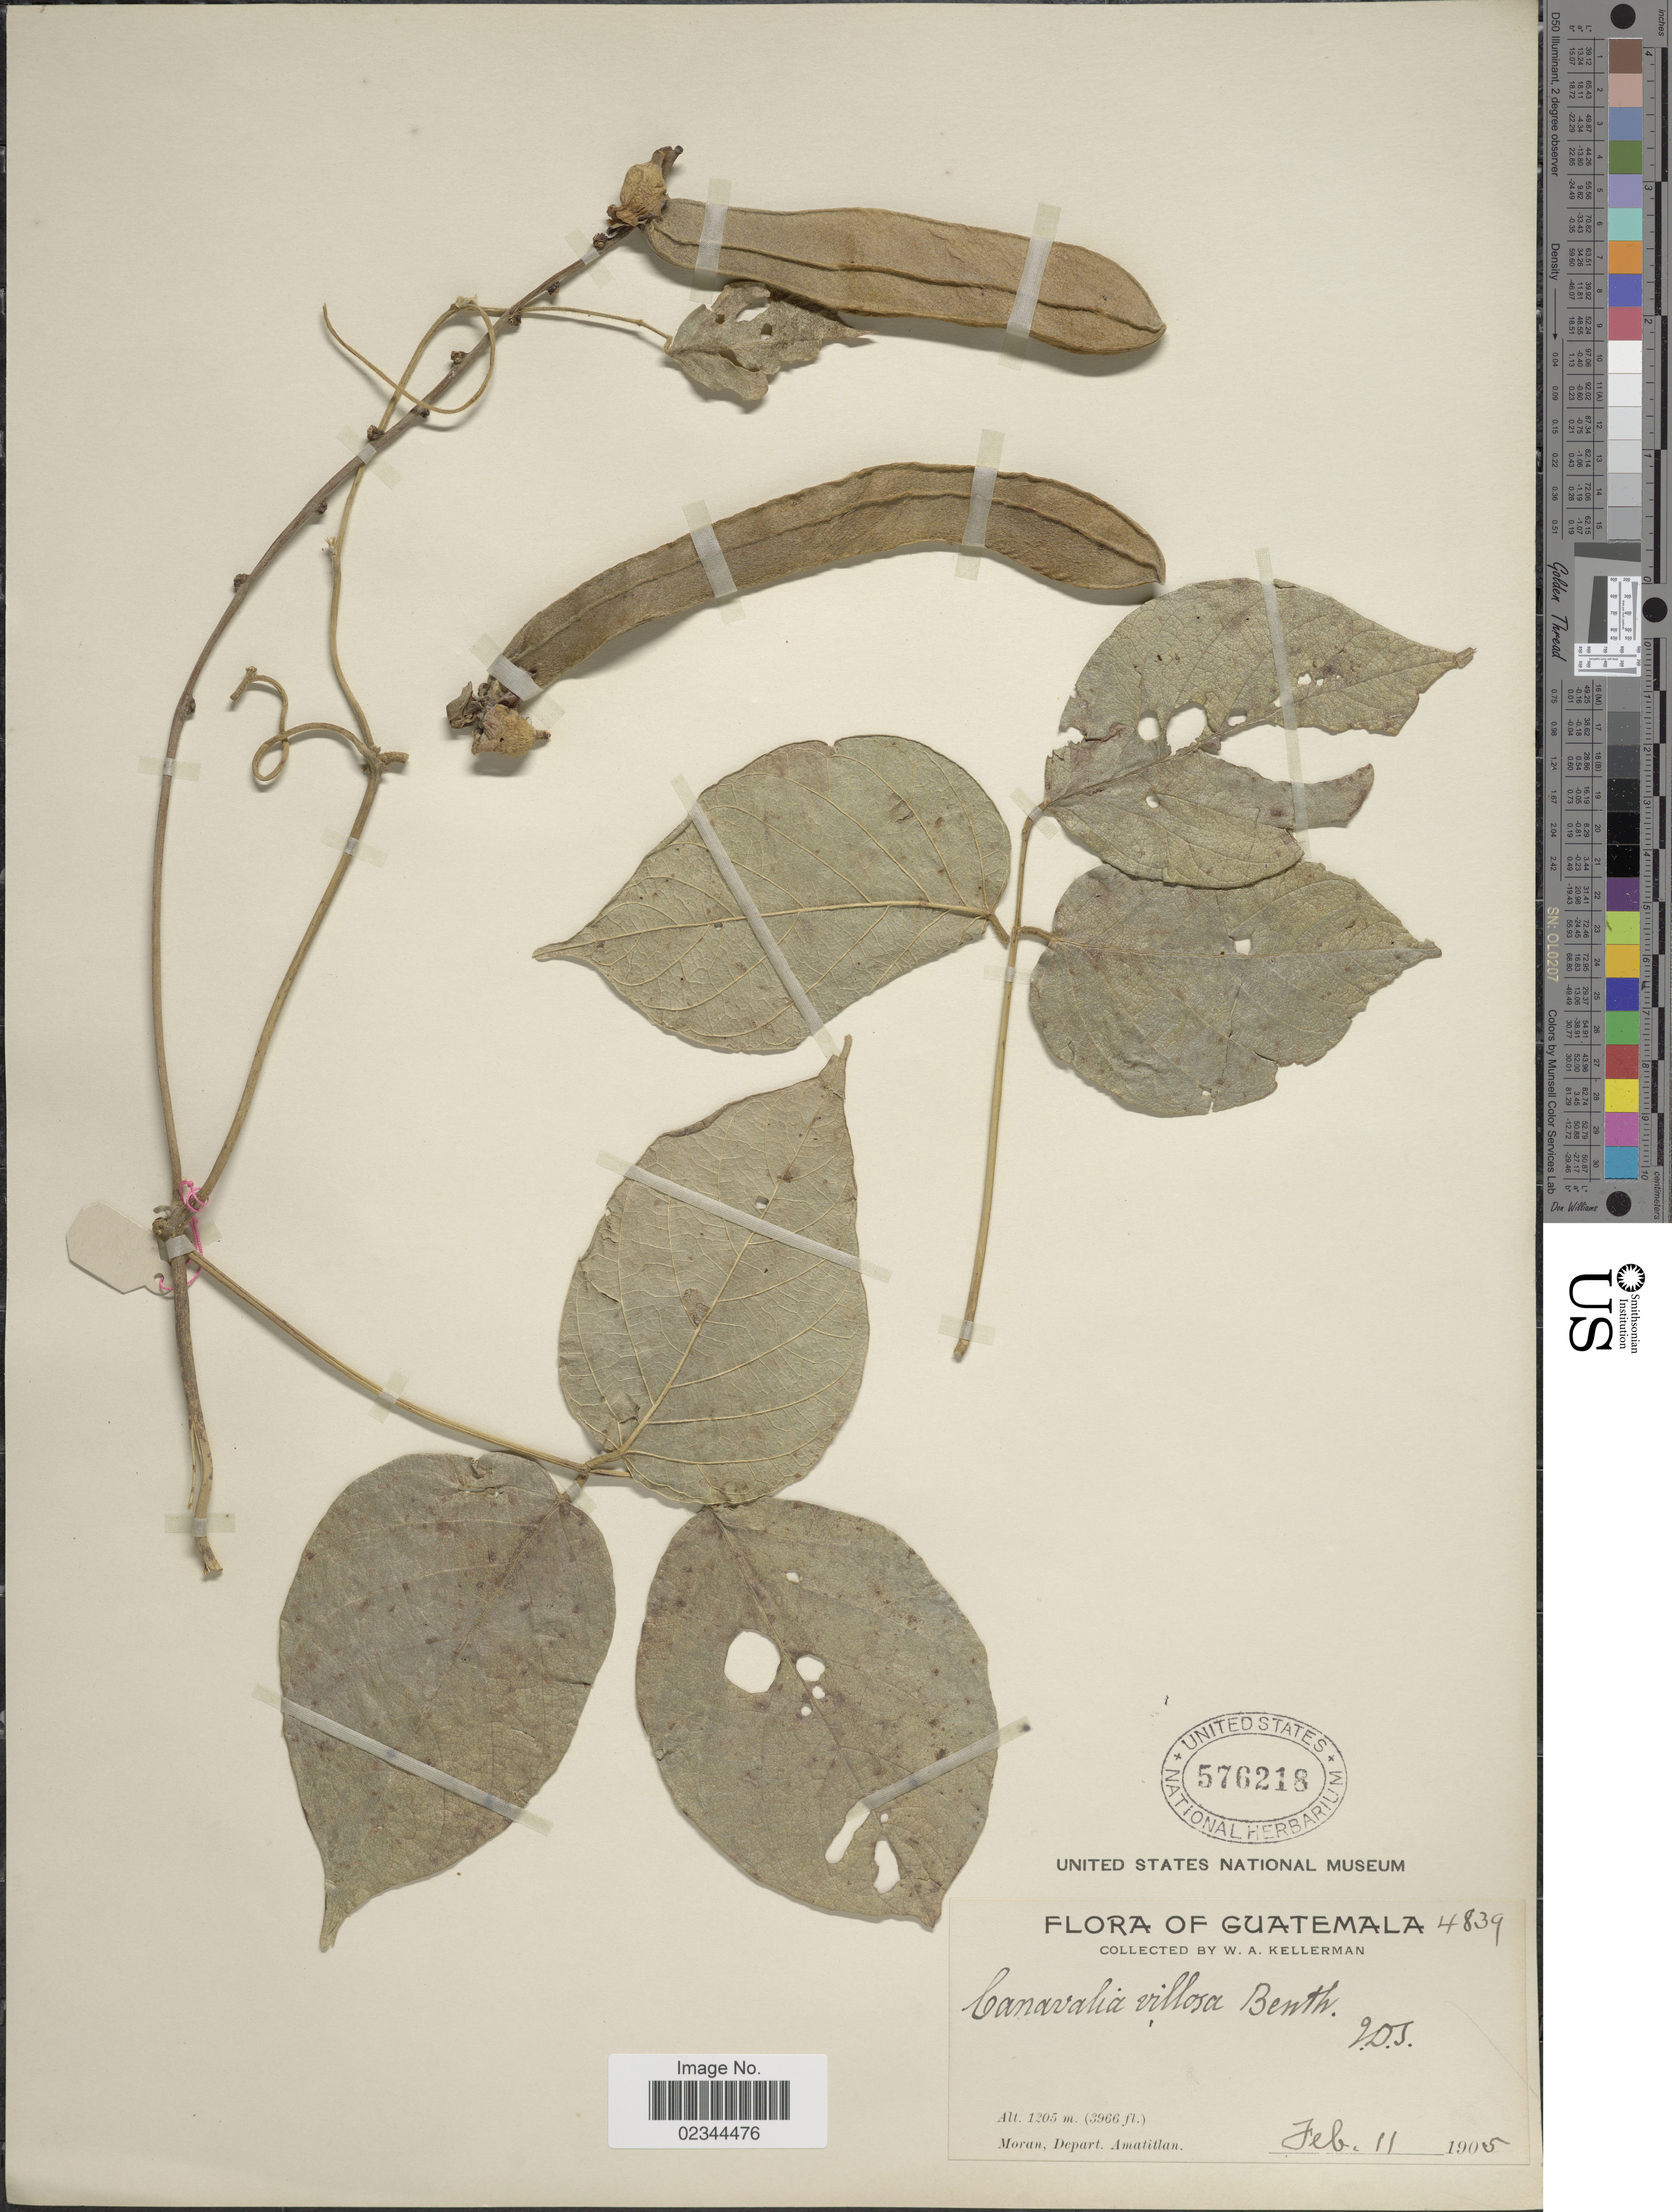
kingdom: Plantae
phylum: Tracheophyta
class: Magnoliopsida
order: Fabales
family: Fabaceae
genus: Canavalia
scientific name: Canavalia villosa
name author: Benth.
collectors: W. Kellerman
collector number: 4839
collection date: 1905-02-11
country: Guatemala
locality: Moran, Depart. Amatitlan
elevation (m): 1205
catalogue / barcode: US 576218